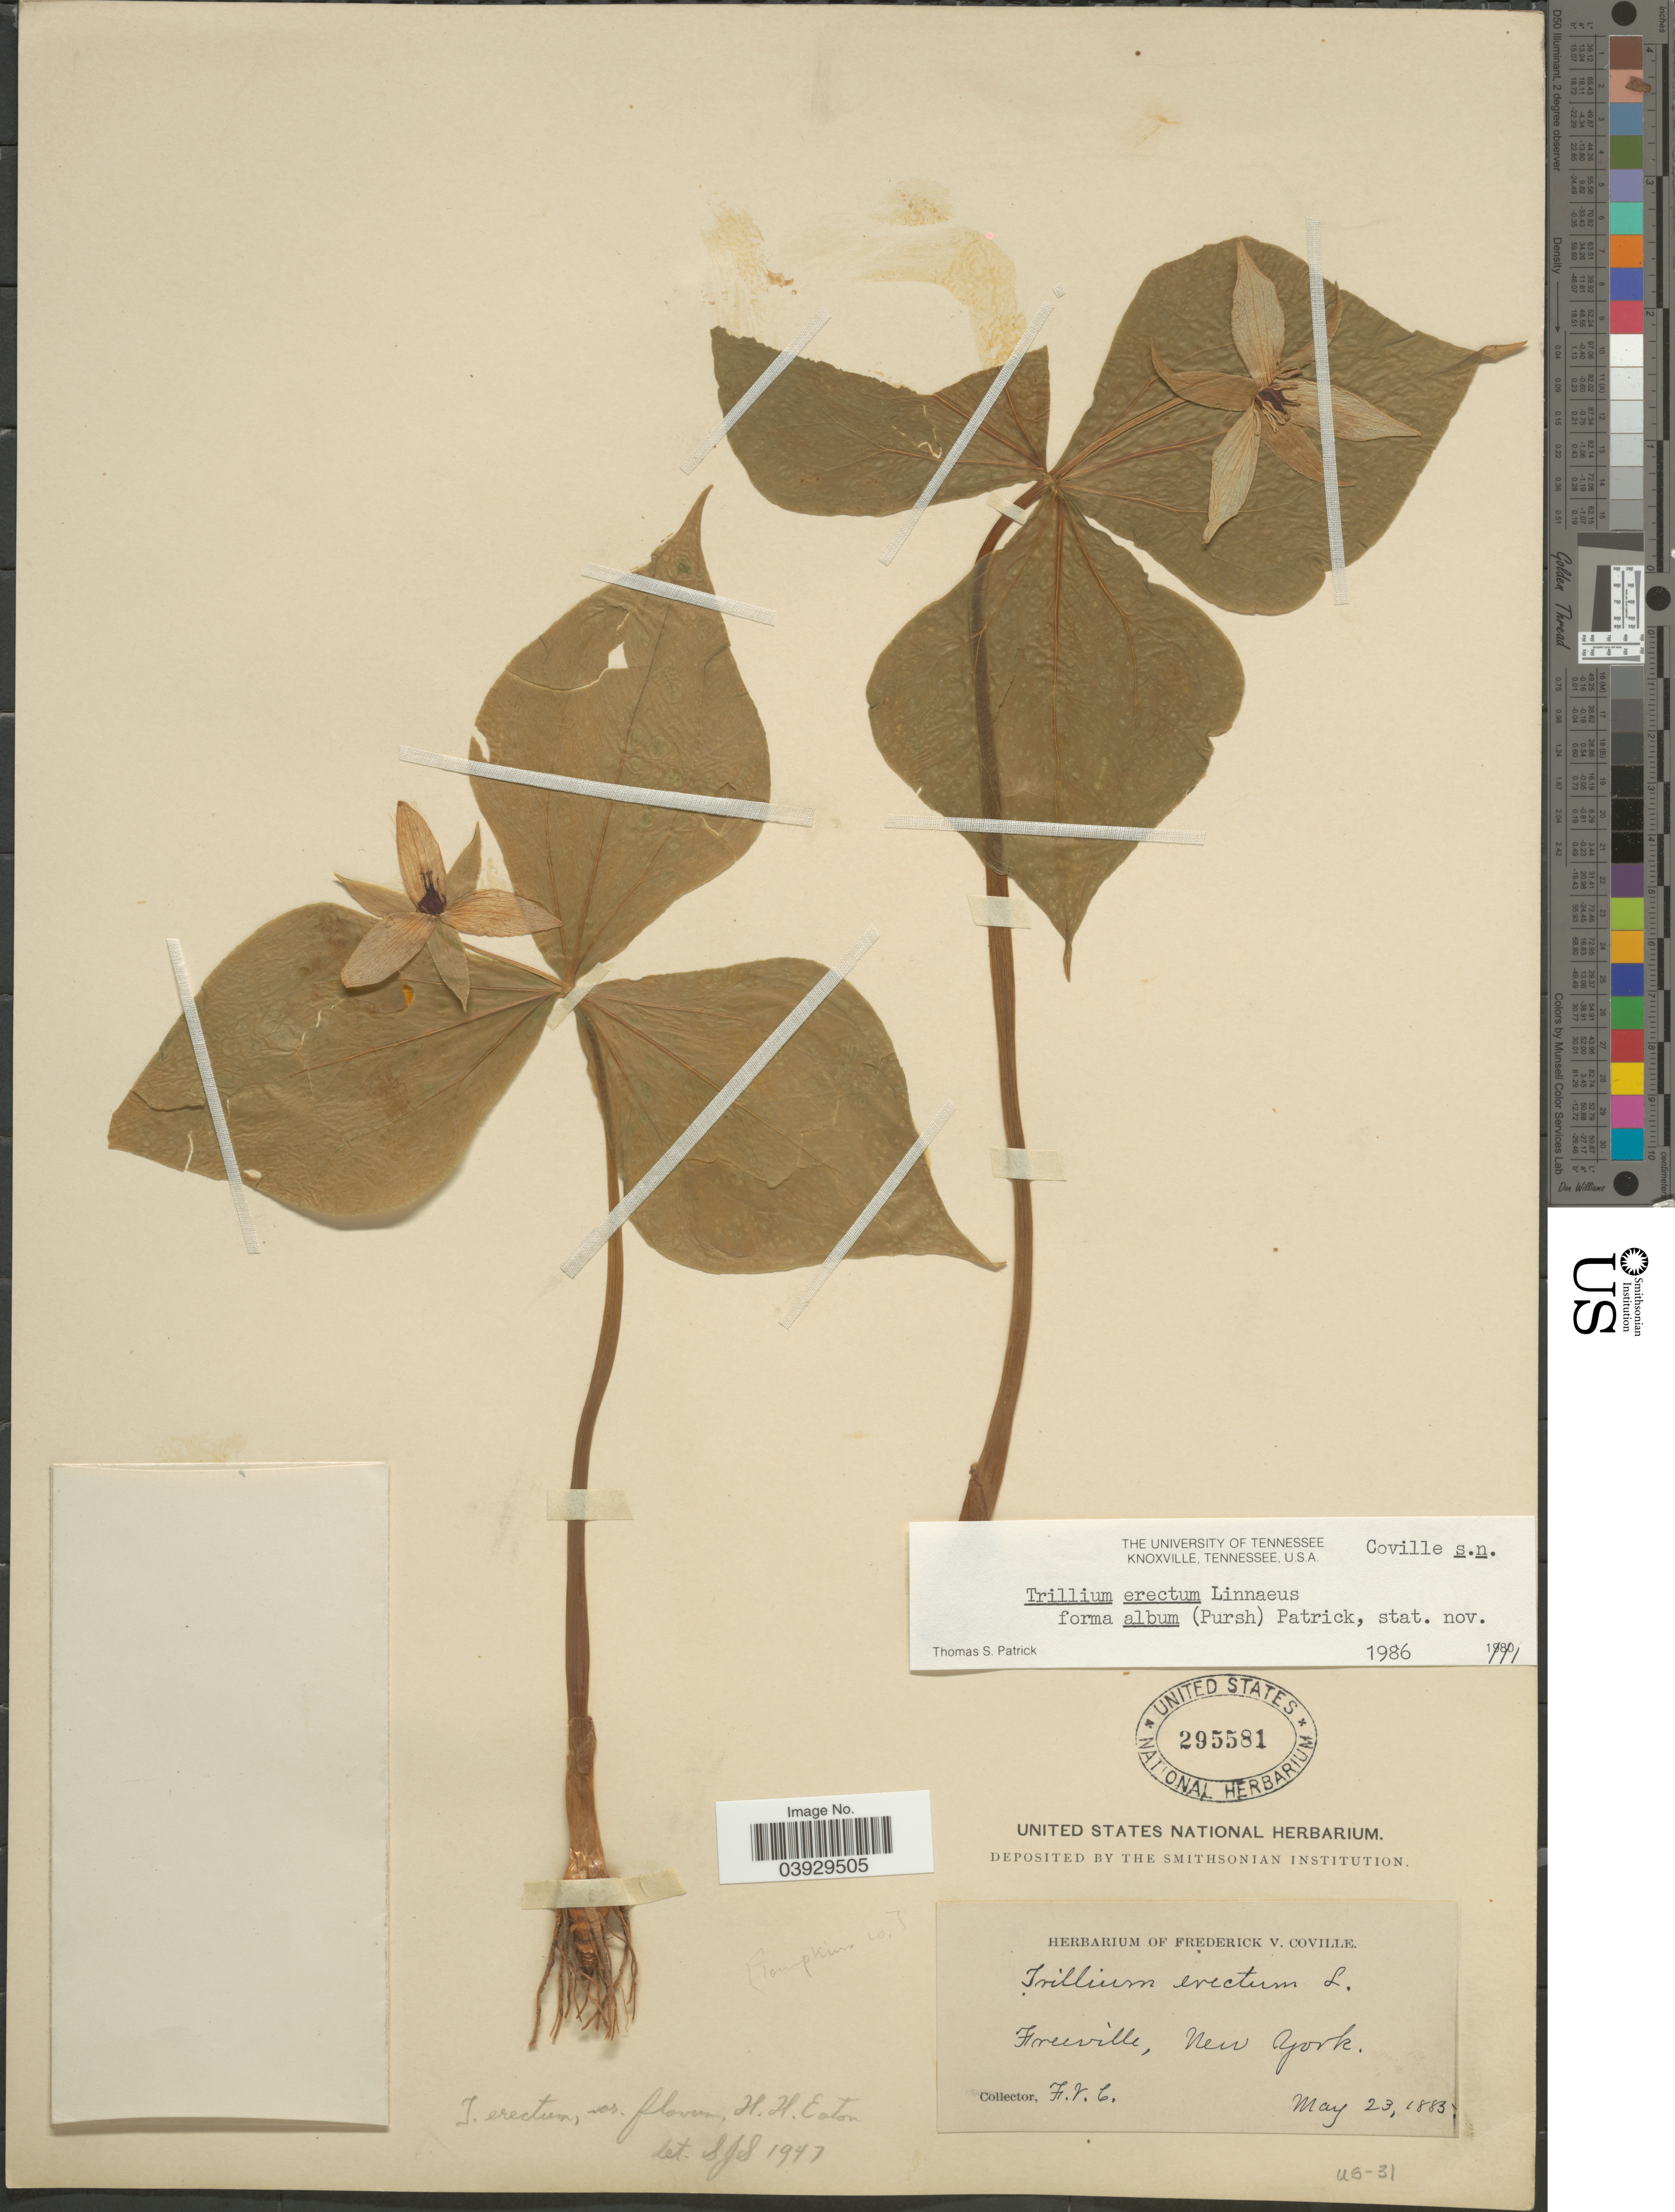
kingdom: Plantae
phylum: Tracheophyta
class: Liliopsida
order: Liliales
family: Melanthiaceae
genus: Trillium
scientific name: Trillium erectum var. album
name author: (Michx.) Pursh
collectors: F. V. Coville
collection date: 1885-05-23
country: United States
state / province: New York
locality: Tompkins Co. Freeville.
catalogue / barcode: US 295581